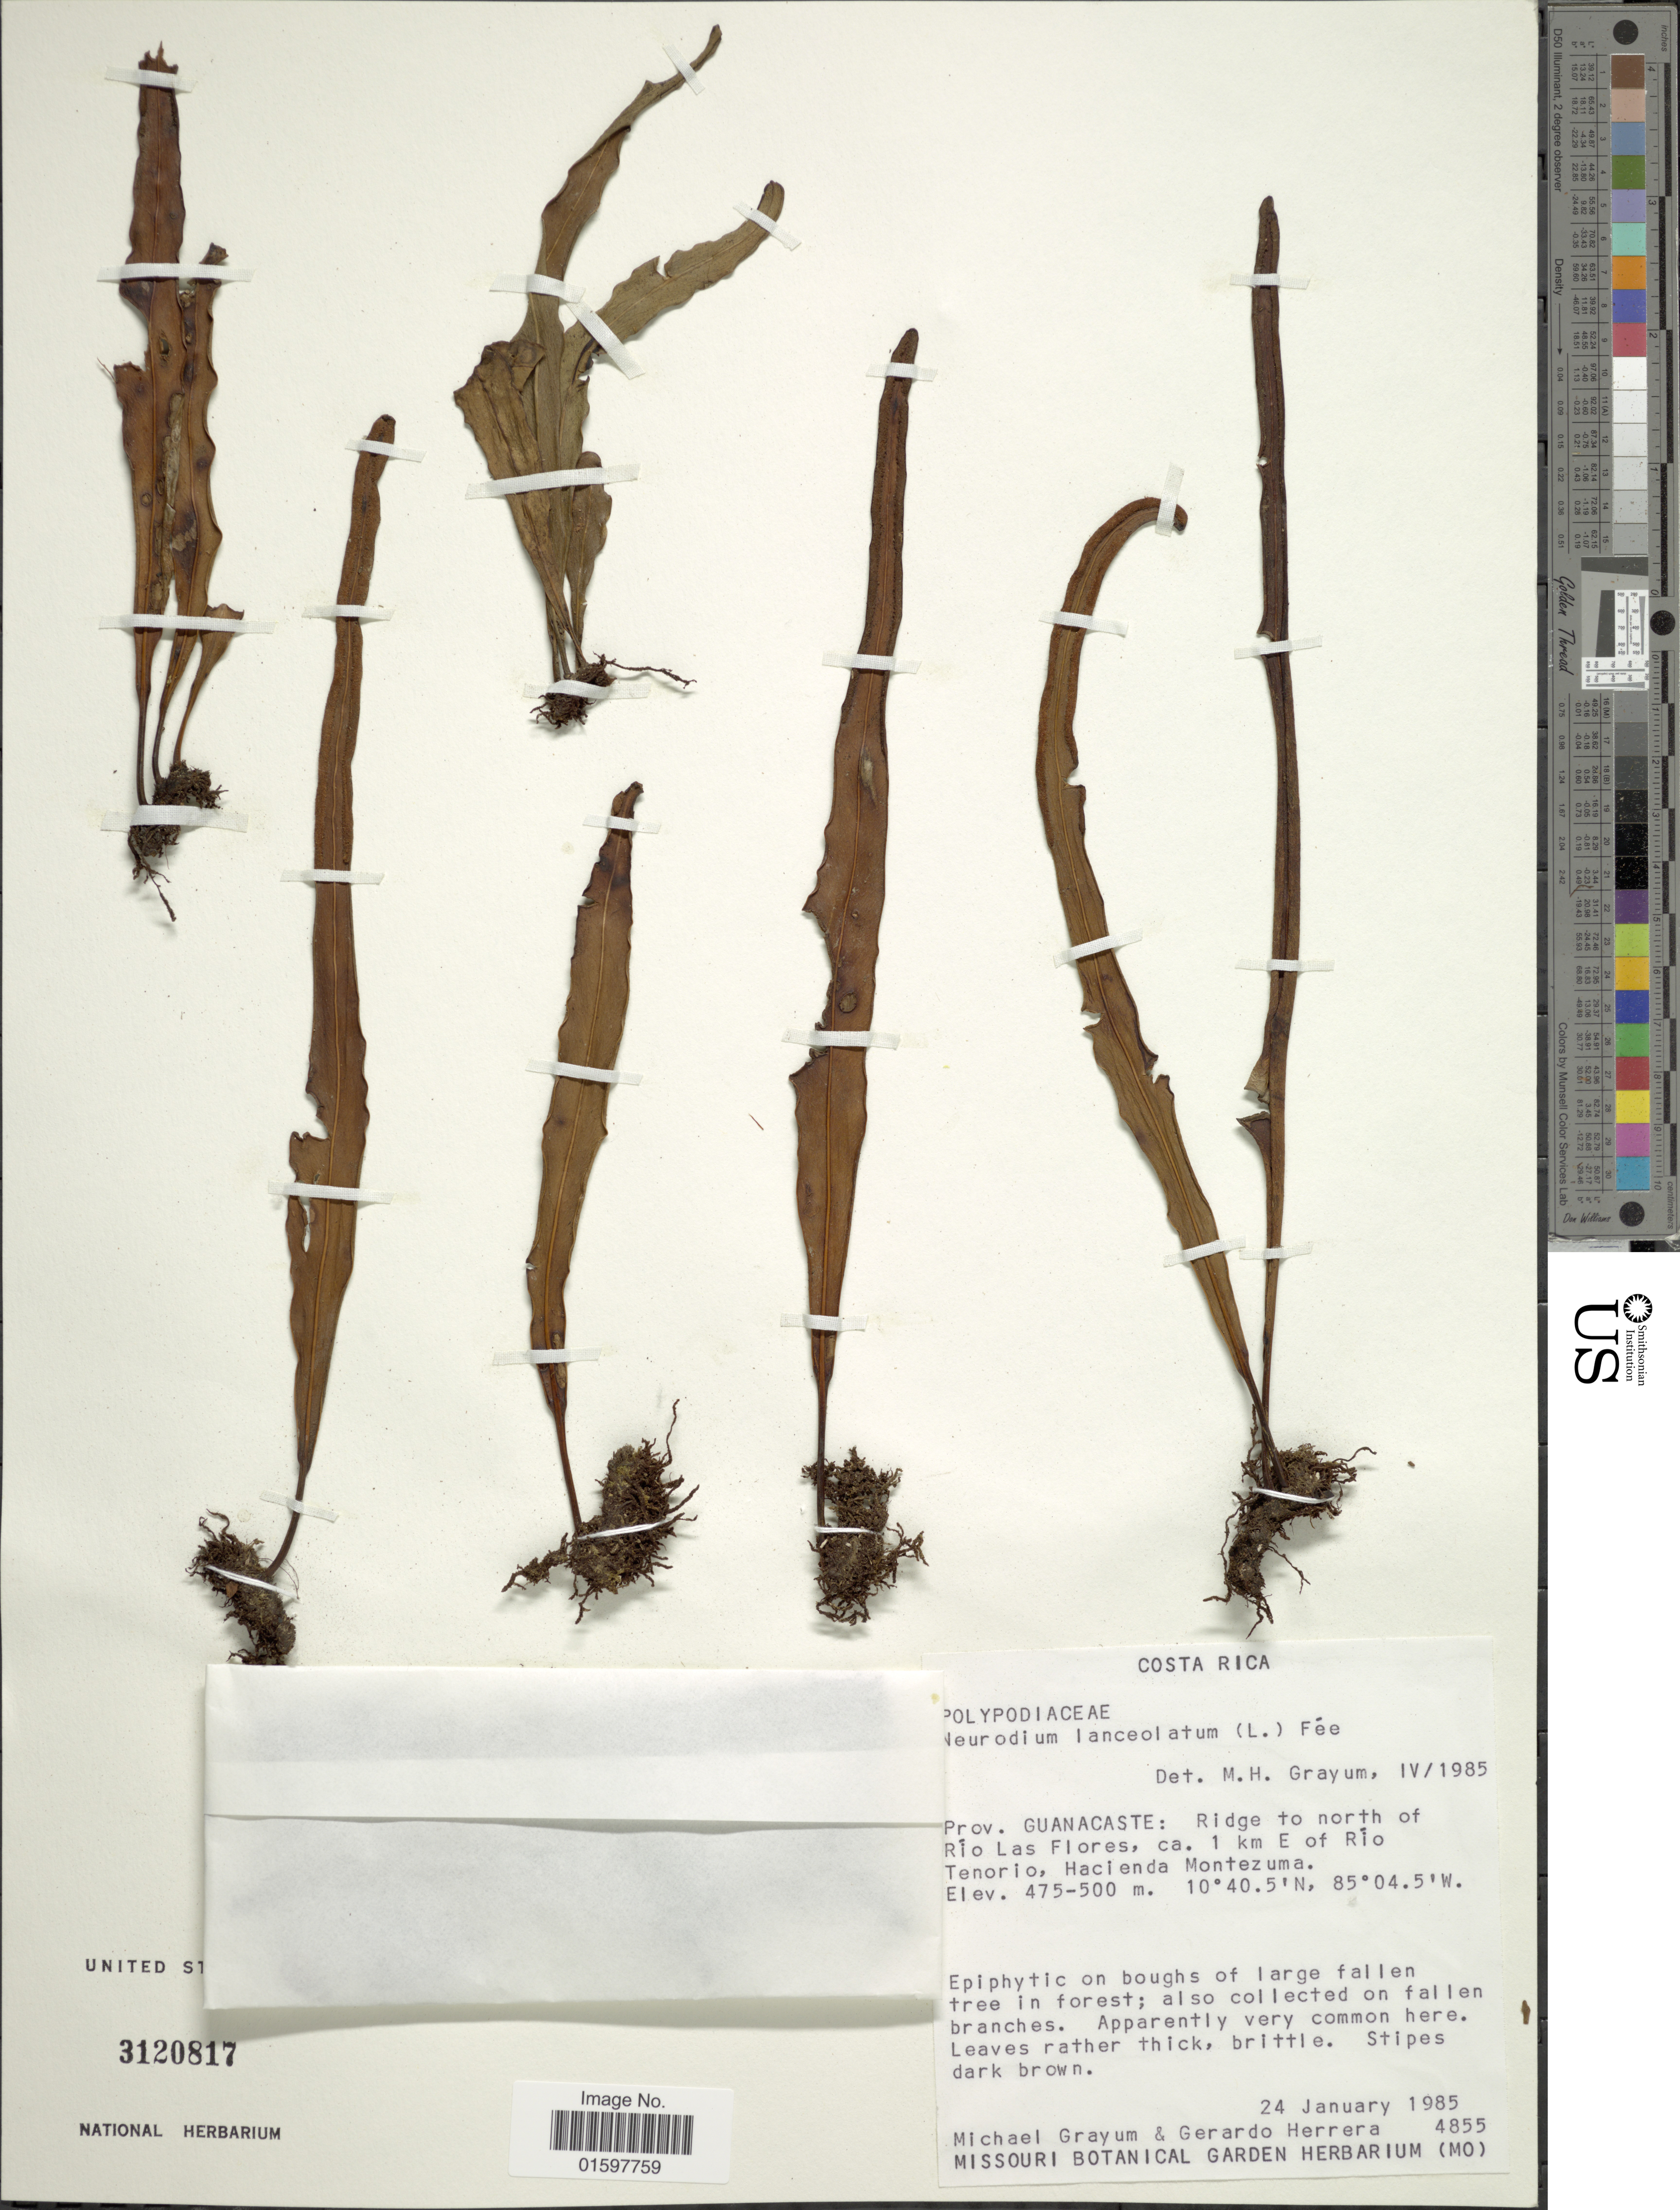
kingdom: Plantae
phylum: Tracheophyta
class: Polypodiopsida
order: Polypodiales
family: Polypodiaceae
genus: Pleopeltis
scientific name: Pleopeltis marginata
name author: A.R. Sm. & Tejero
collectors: M. H. Grayum & G. Herrera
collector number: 4855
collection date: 1985-01-24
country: Costa Rica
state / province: Guanacaste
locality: Ridge to north of Rio Las Flores, ca. 1 km E of Rio Tenorio, Hacienda Montezuma.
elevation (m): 475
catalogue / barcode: US 3120817